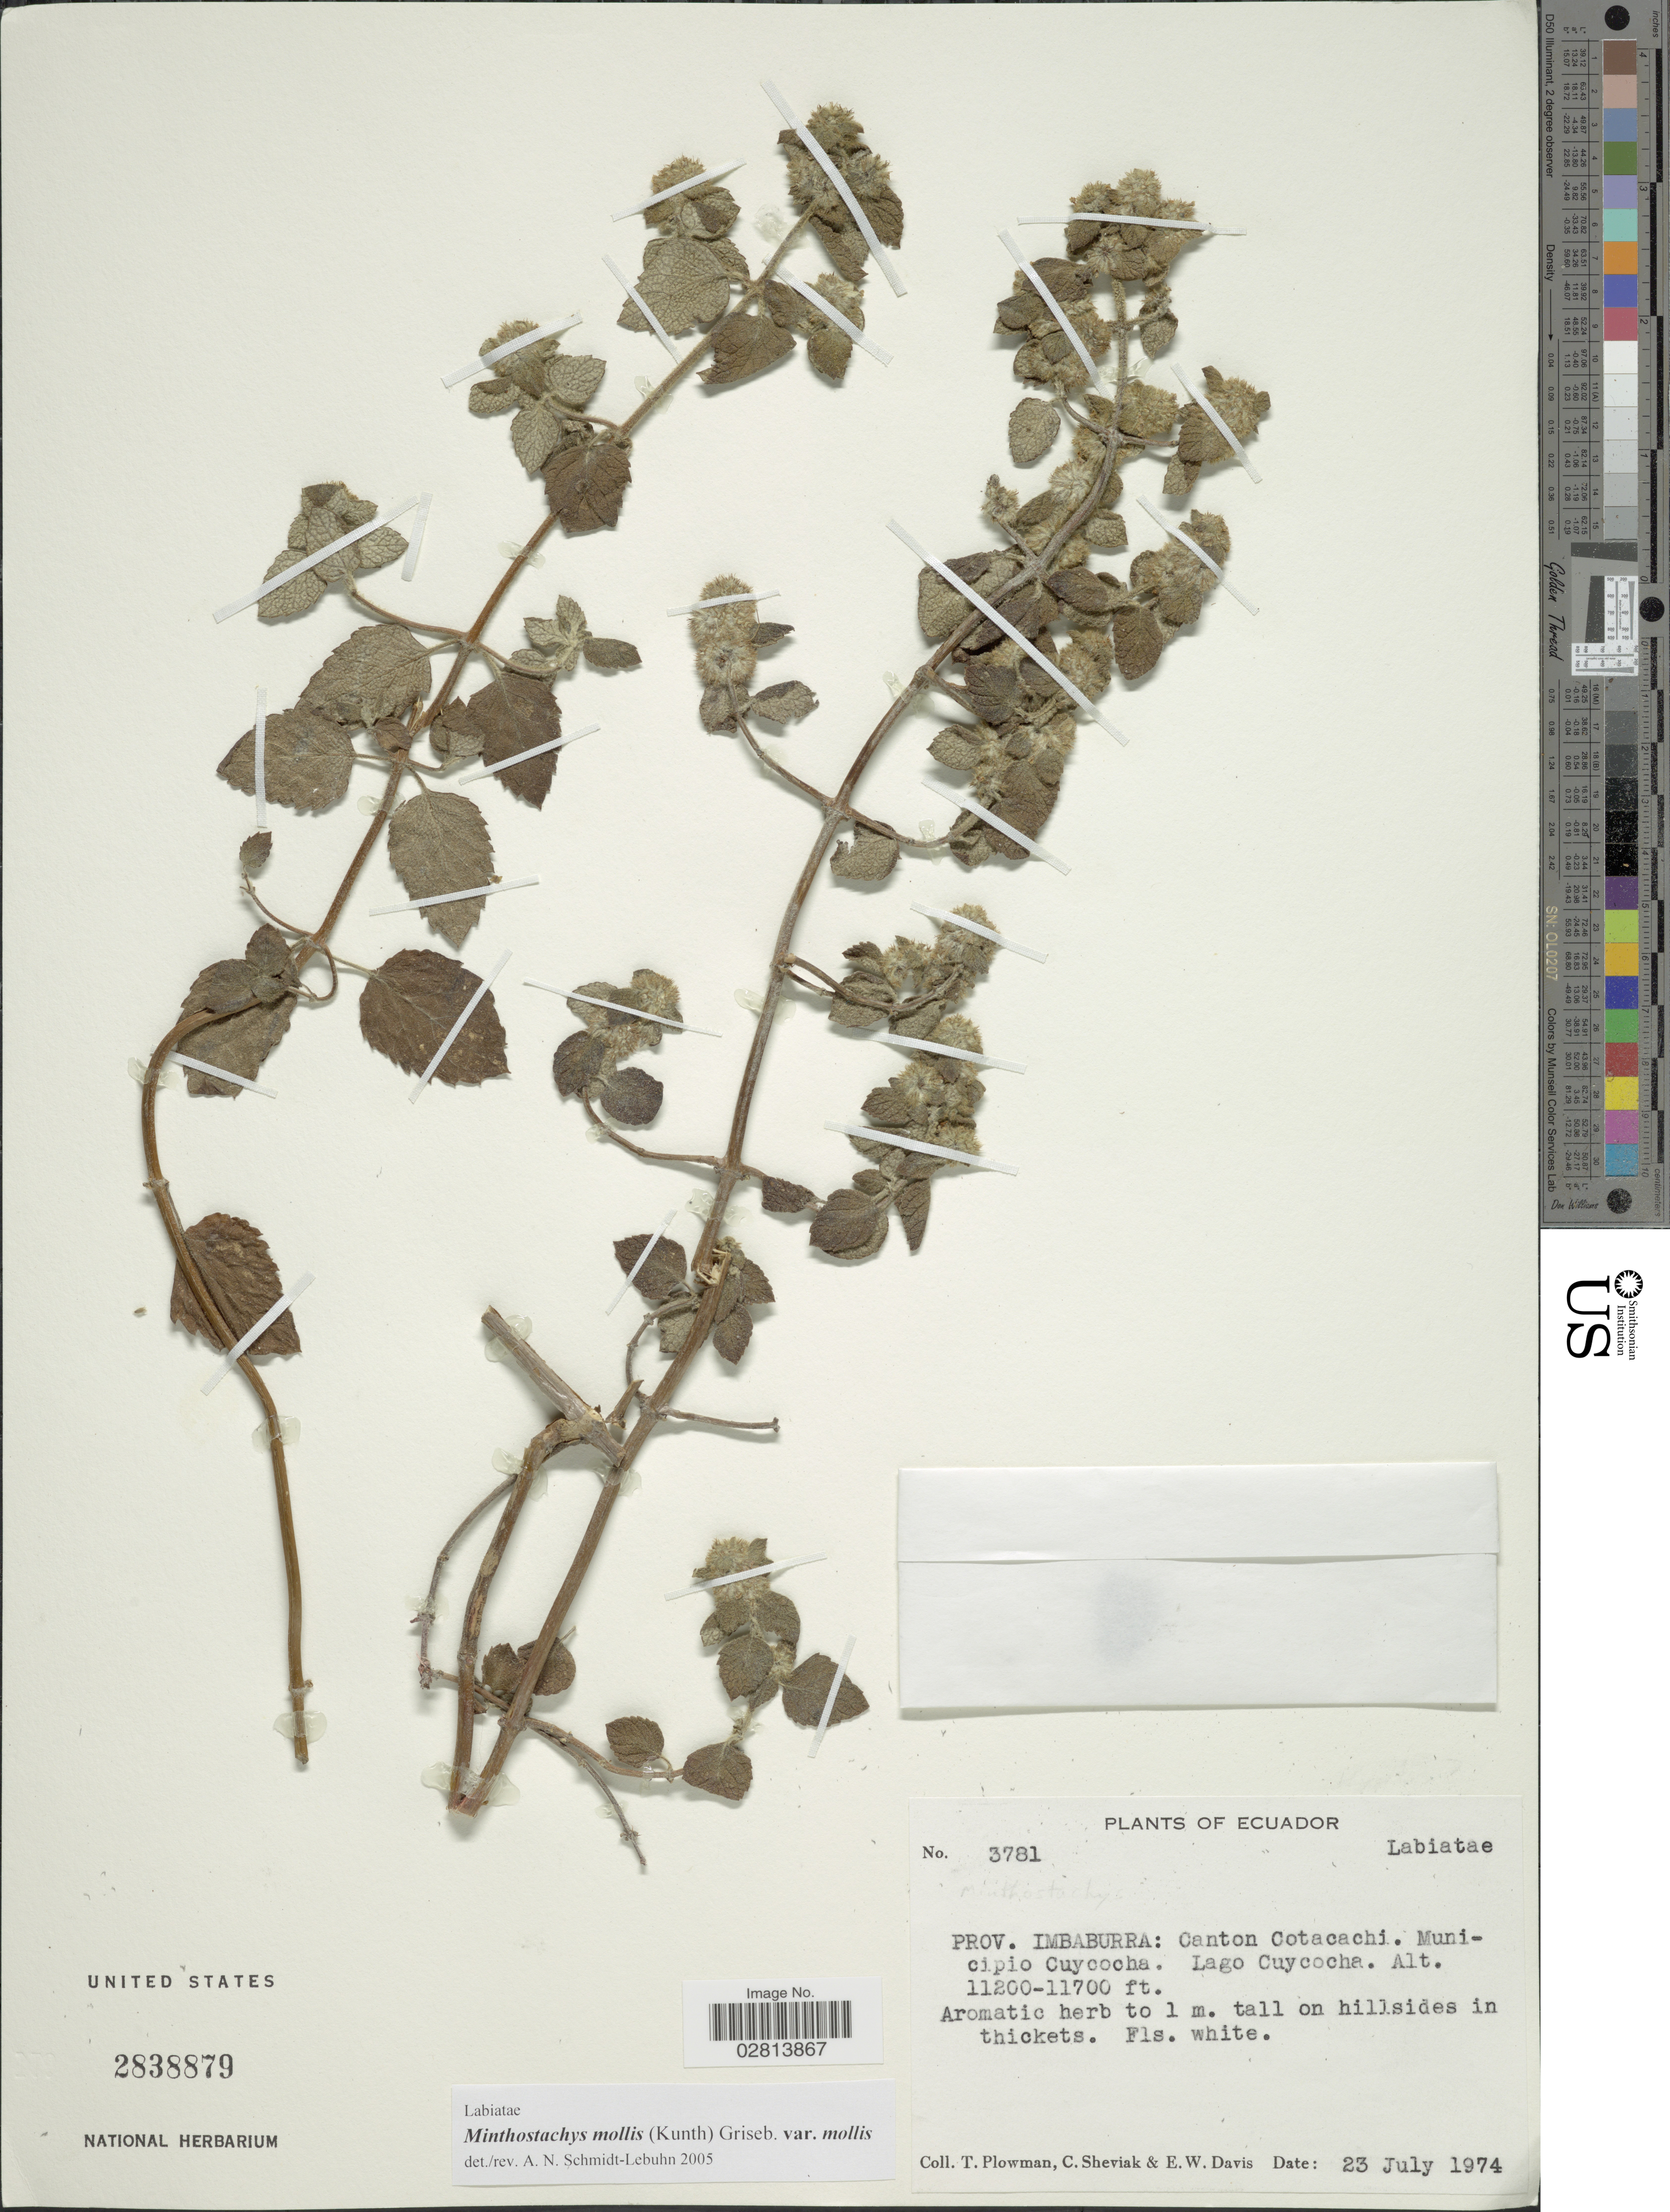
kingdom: Plantae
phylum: Tracheophyta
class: Magnoliopsida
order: Lamiales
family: Lamiaceae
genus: Minthostachys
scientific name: Minthostachys mollis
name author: (Kunth) Griseb.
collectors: T. Plowman, C. J. Sheviak & E. W. Davis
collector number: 3781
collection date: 1974-07-23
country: Ecuador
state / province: Imbabura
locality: Prov. Imbabura: Canton Cotacachi. Municipio Cuycocha. Lago Cuycocha.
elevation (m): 3414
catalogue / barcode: US 2838879